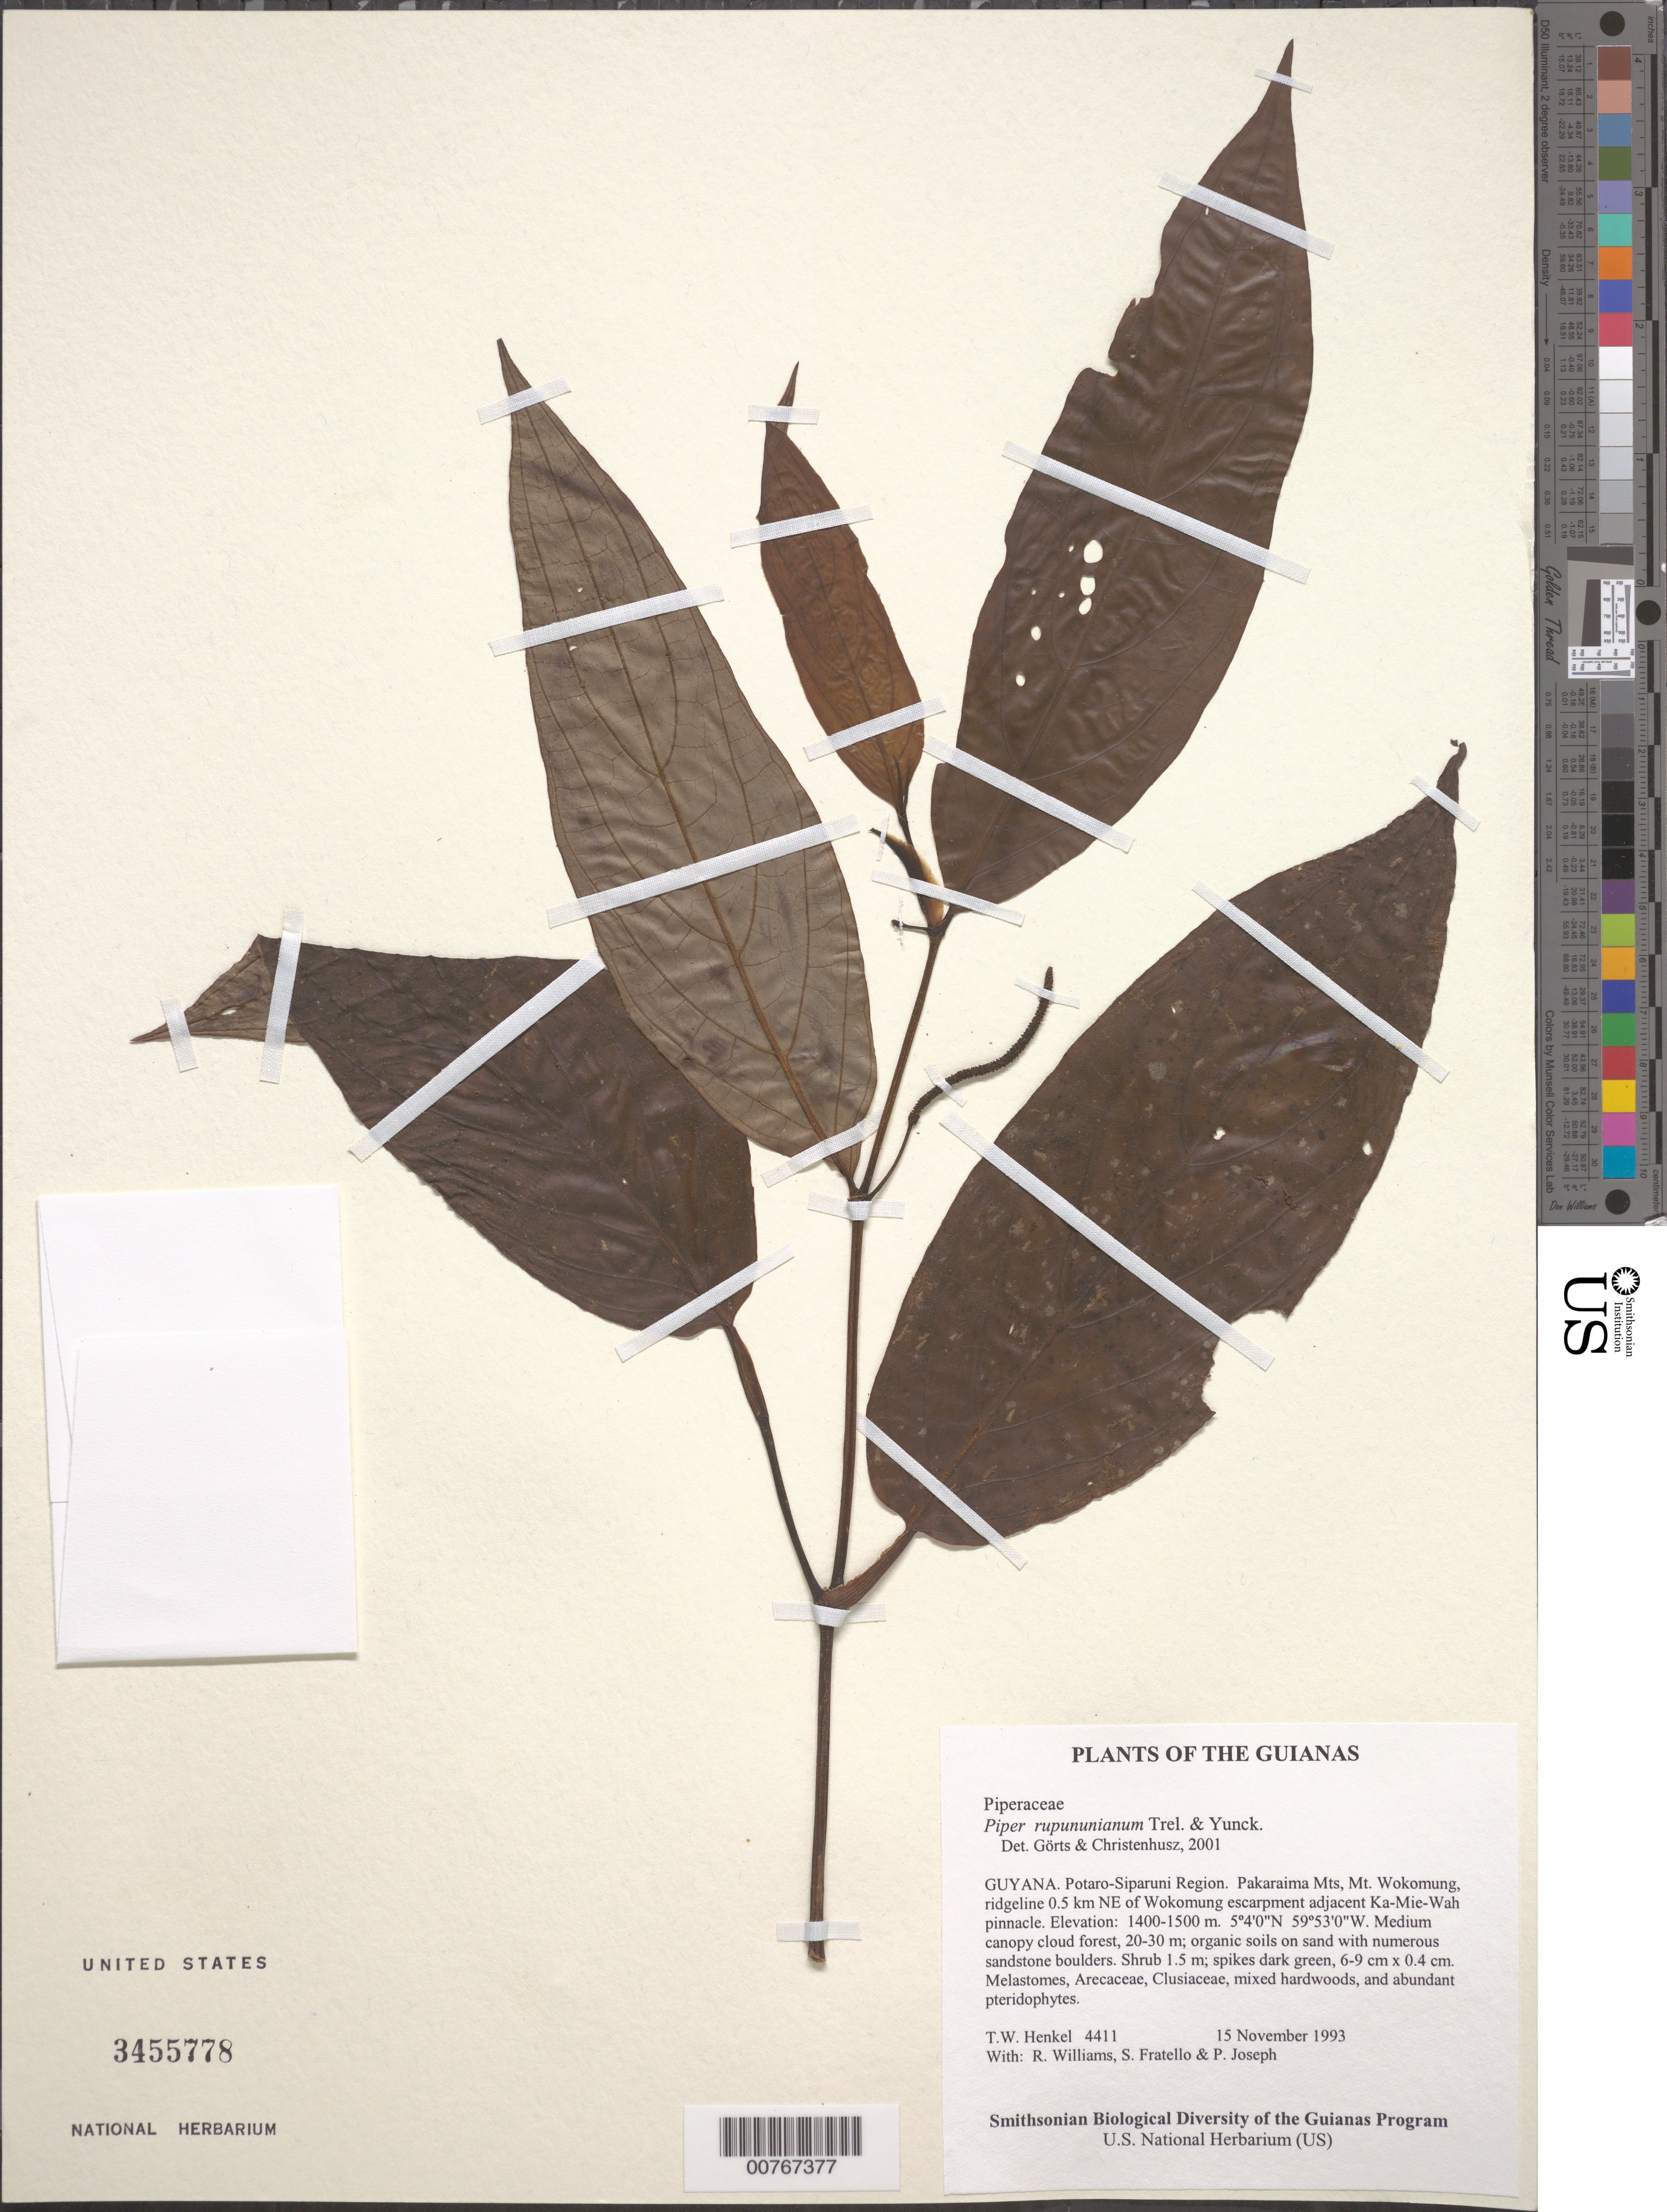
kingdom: Plantae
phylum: Tracheophyta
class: Magnoliopsida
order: Piperales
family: Piperaceae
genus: Piper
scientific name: Piper rupununianum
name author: Trel. & Yunck.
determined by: Görts-van Rijn, A. R.; Christenhusz, M. J.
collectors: T. Henkel, R. Williams, S. Fratello & P. Joseph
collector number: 4411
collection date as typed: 15 November 1993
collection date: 1993-11-15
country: Guyana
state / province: Potaro-Siparuni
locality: Pakaraima Mts, Mt. Wokomung, ridgeline 0.5 km NE of Wokomung escarpment adjacent Ka-Mie-Wah pinnacle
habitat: Medium canopy cloud forest, 20-30 m; organic soils on sand with numerous sandstone boulders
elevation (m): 1400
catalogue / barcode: US 3455778